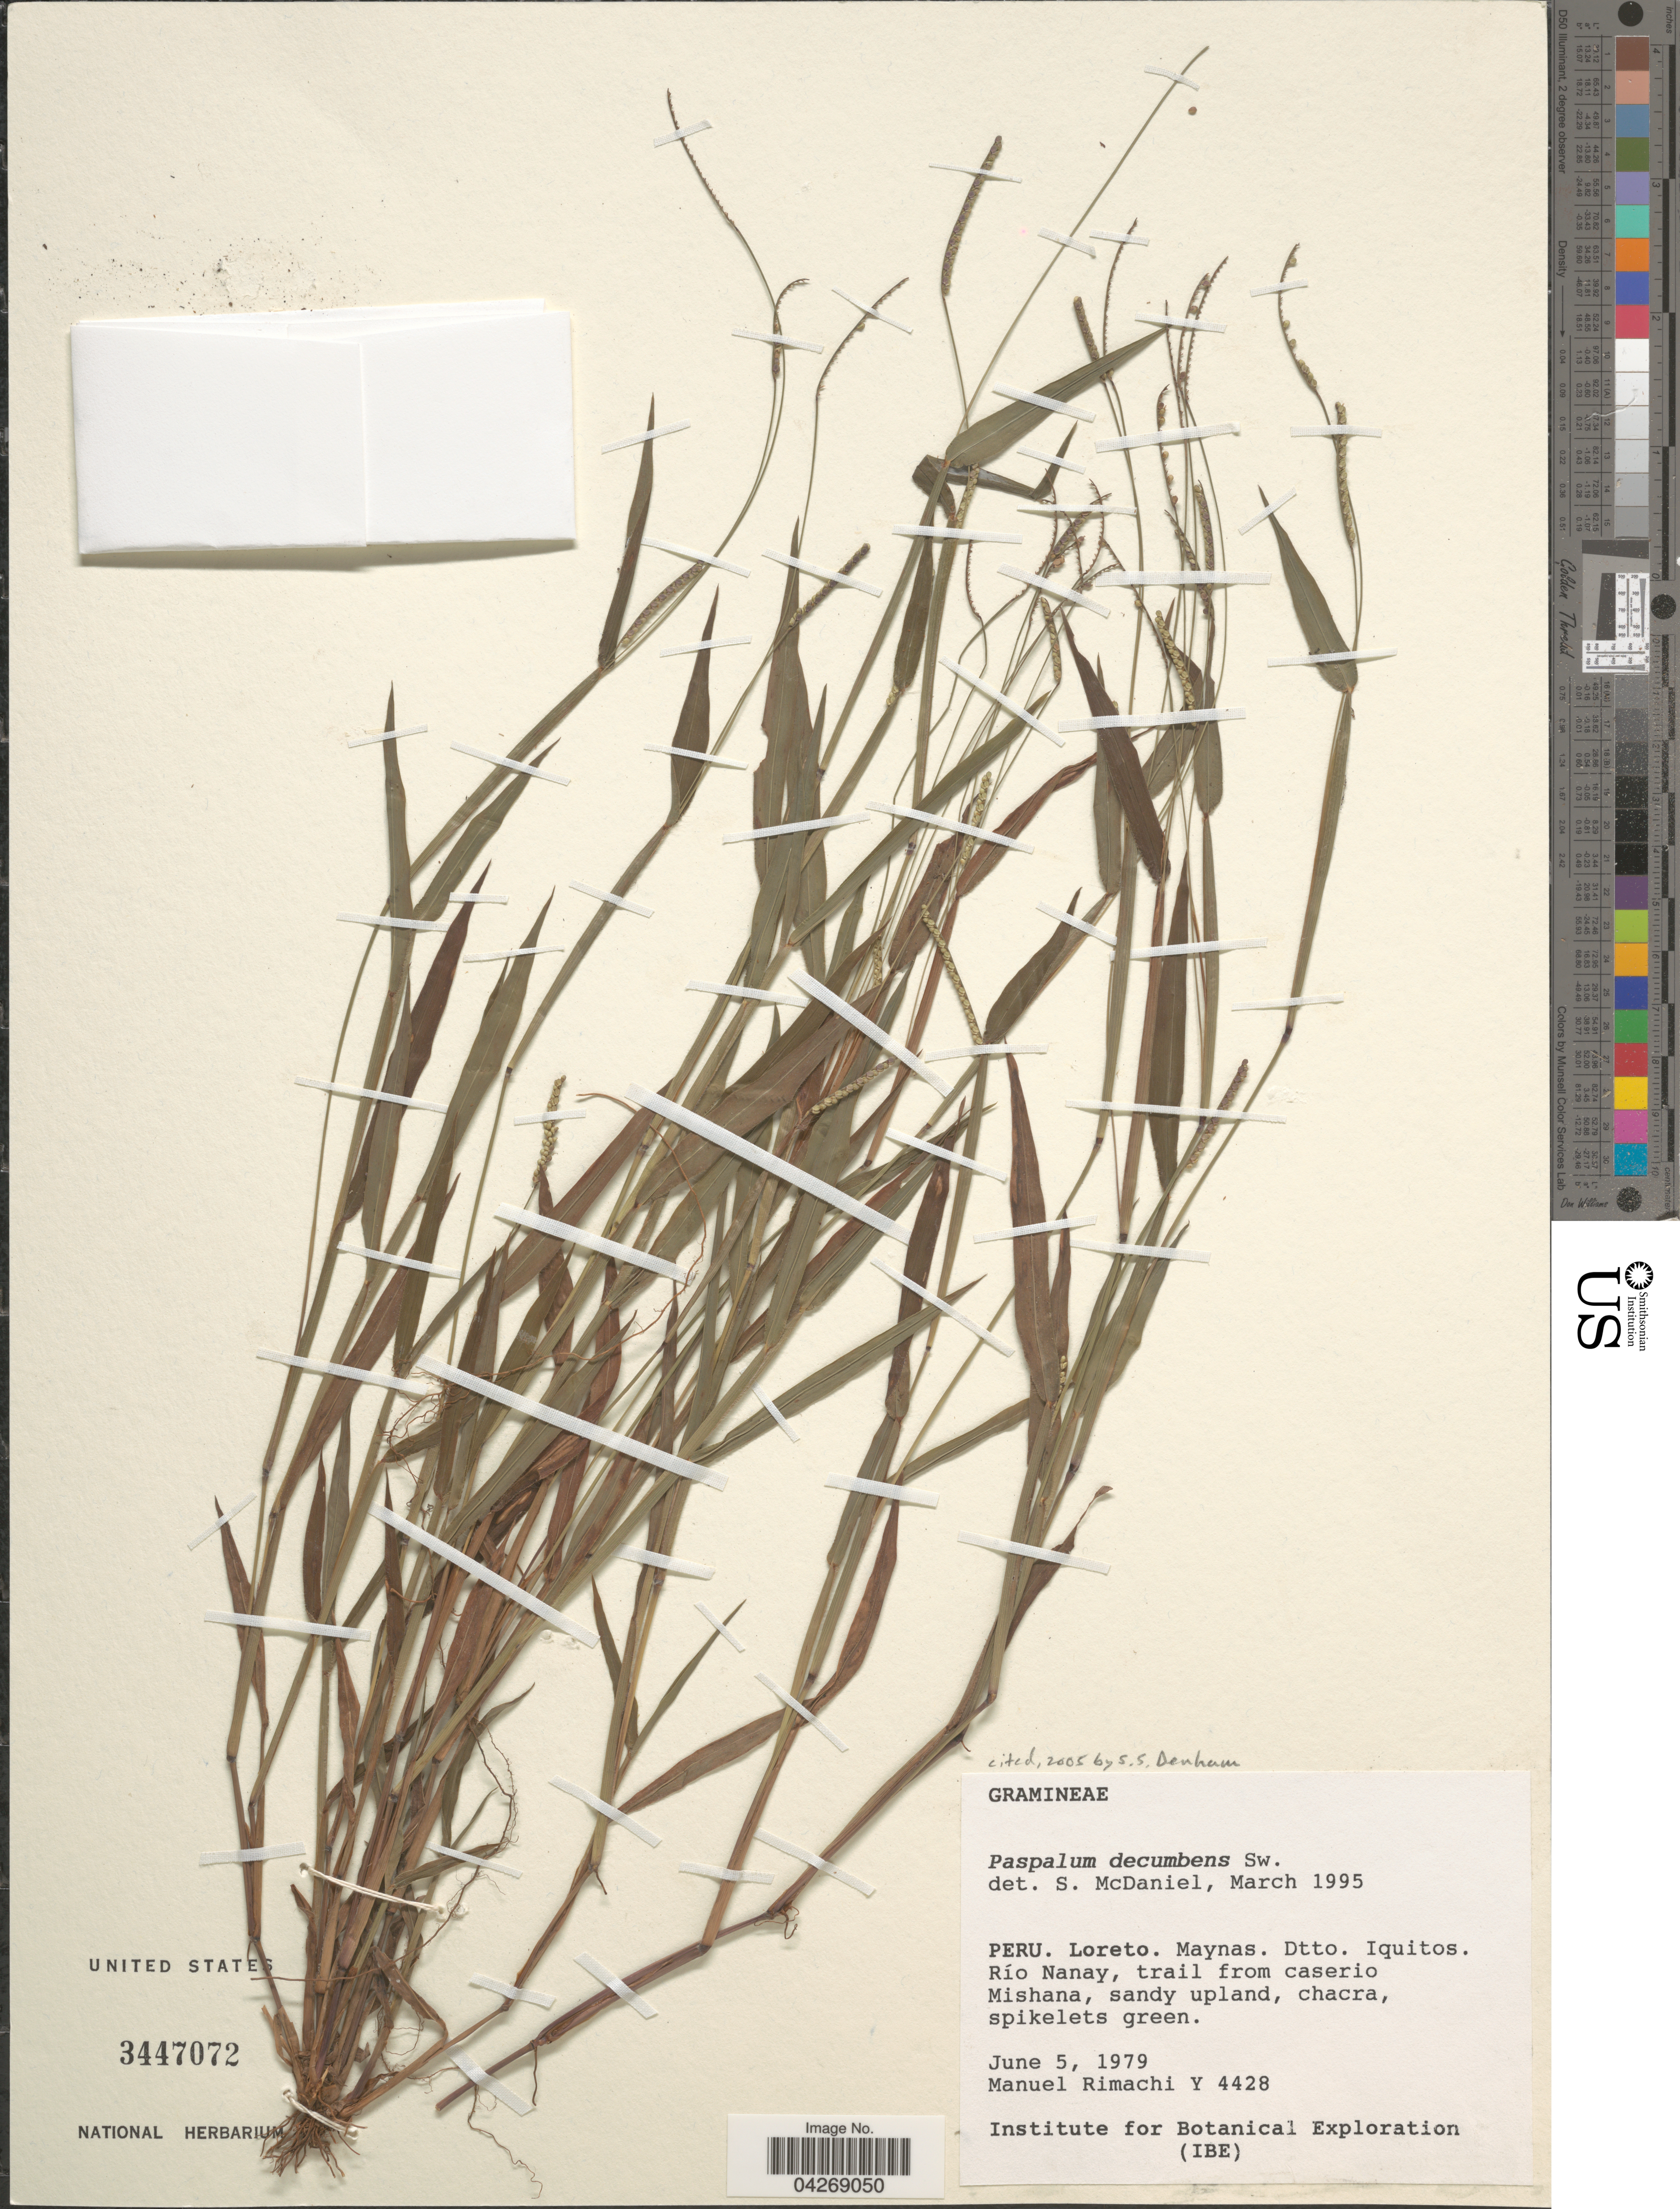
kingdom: Plantae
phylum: Tracheophyta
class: Liliopsida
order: Poales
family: Poaceae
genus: Paspalum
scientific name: Paspalum decumbens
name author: Sw.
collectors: M. Rimachi Y.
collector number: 4428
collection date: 1979-06-05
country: Peru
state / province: Loreto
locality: Maynas. Dtto. Iquitos. Río Nanay, trail from caserio Mishana, sandy upland, chacra. Institute for Botanical Exploration (IBE).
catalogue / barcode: US 3447072